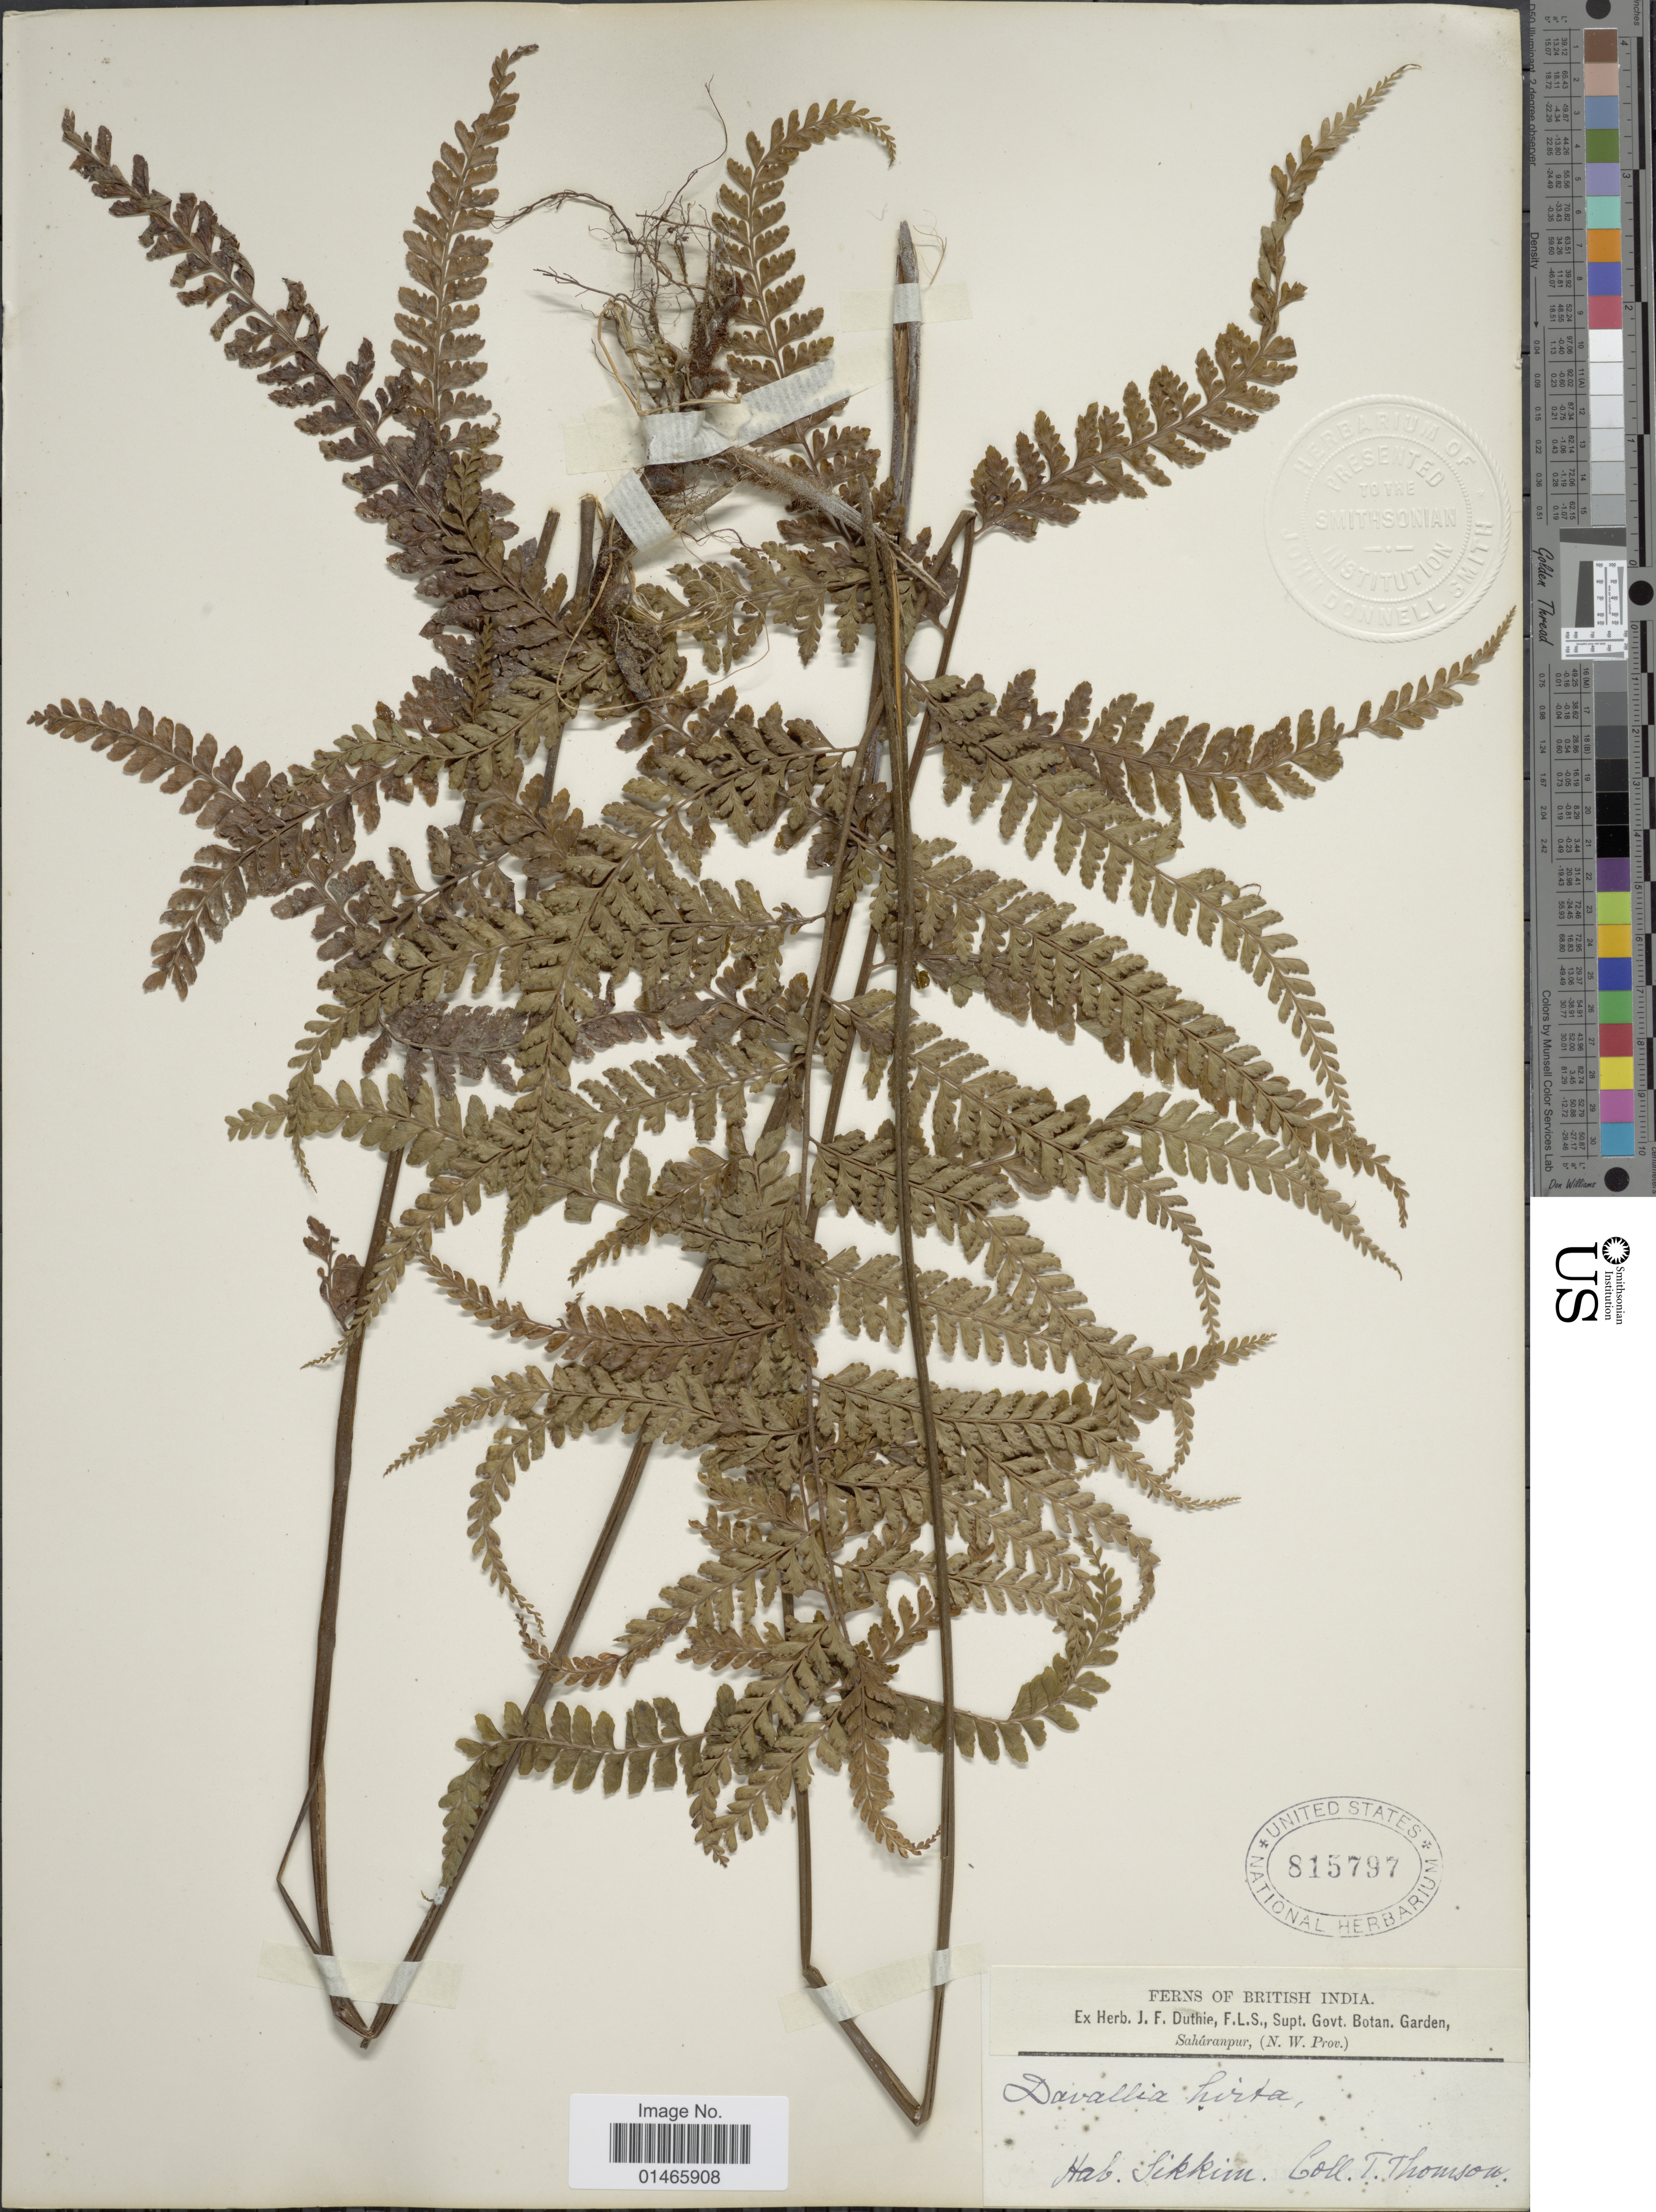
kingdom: Plantae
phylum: Tracheophyta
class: Polypodiopsida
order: Polypodiales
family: Dennstaedtiaceae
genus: Microlepia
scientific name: Microlepia strigosa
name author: (Thunb.) J. Presl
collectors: T. Thomson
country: India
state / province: Sikkim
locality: British India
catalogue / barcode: US 815797